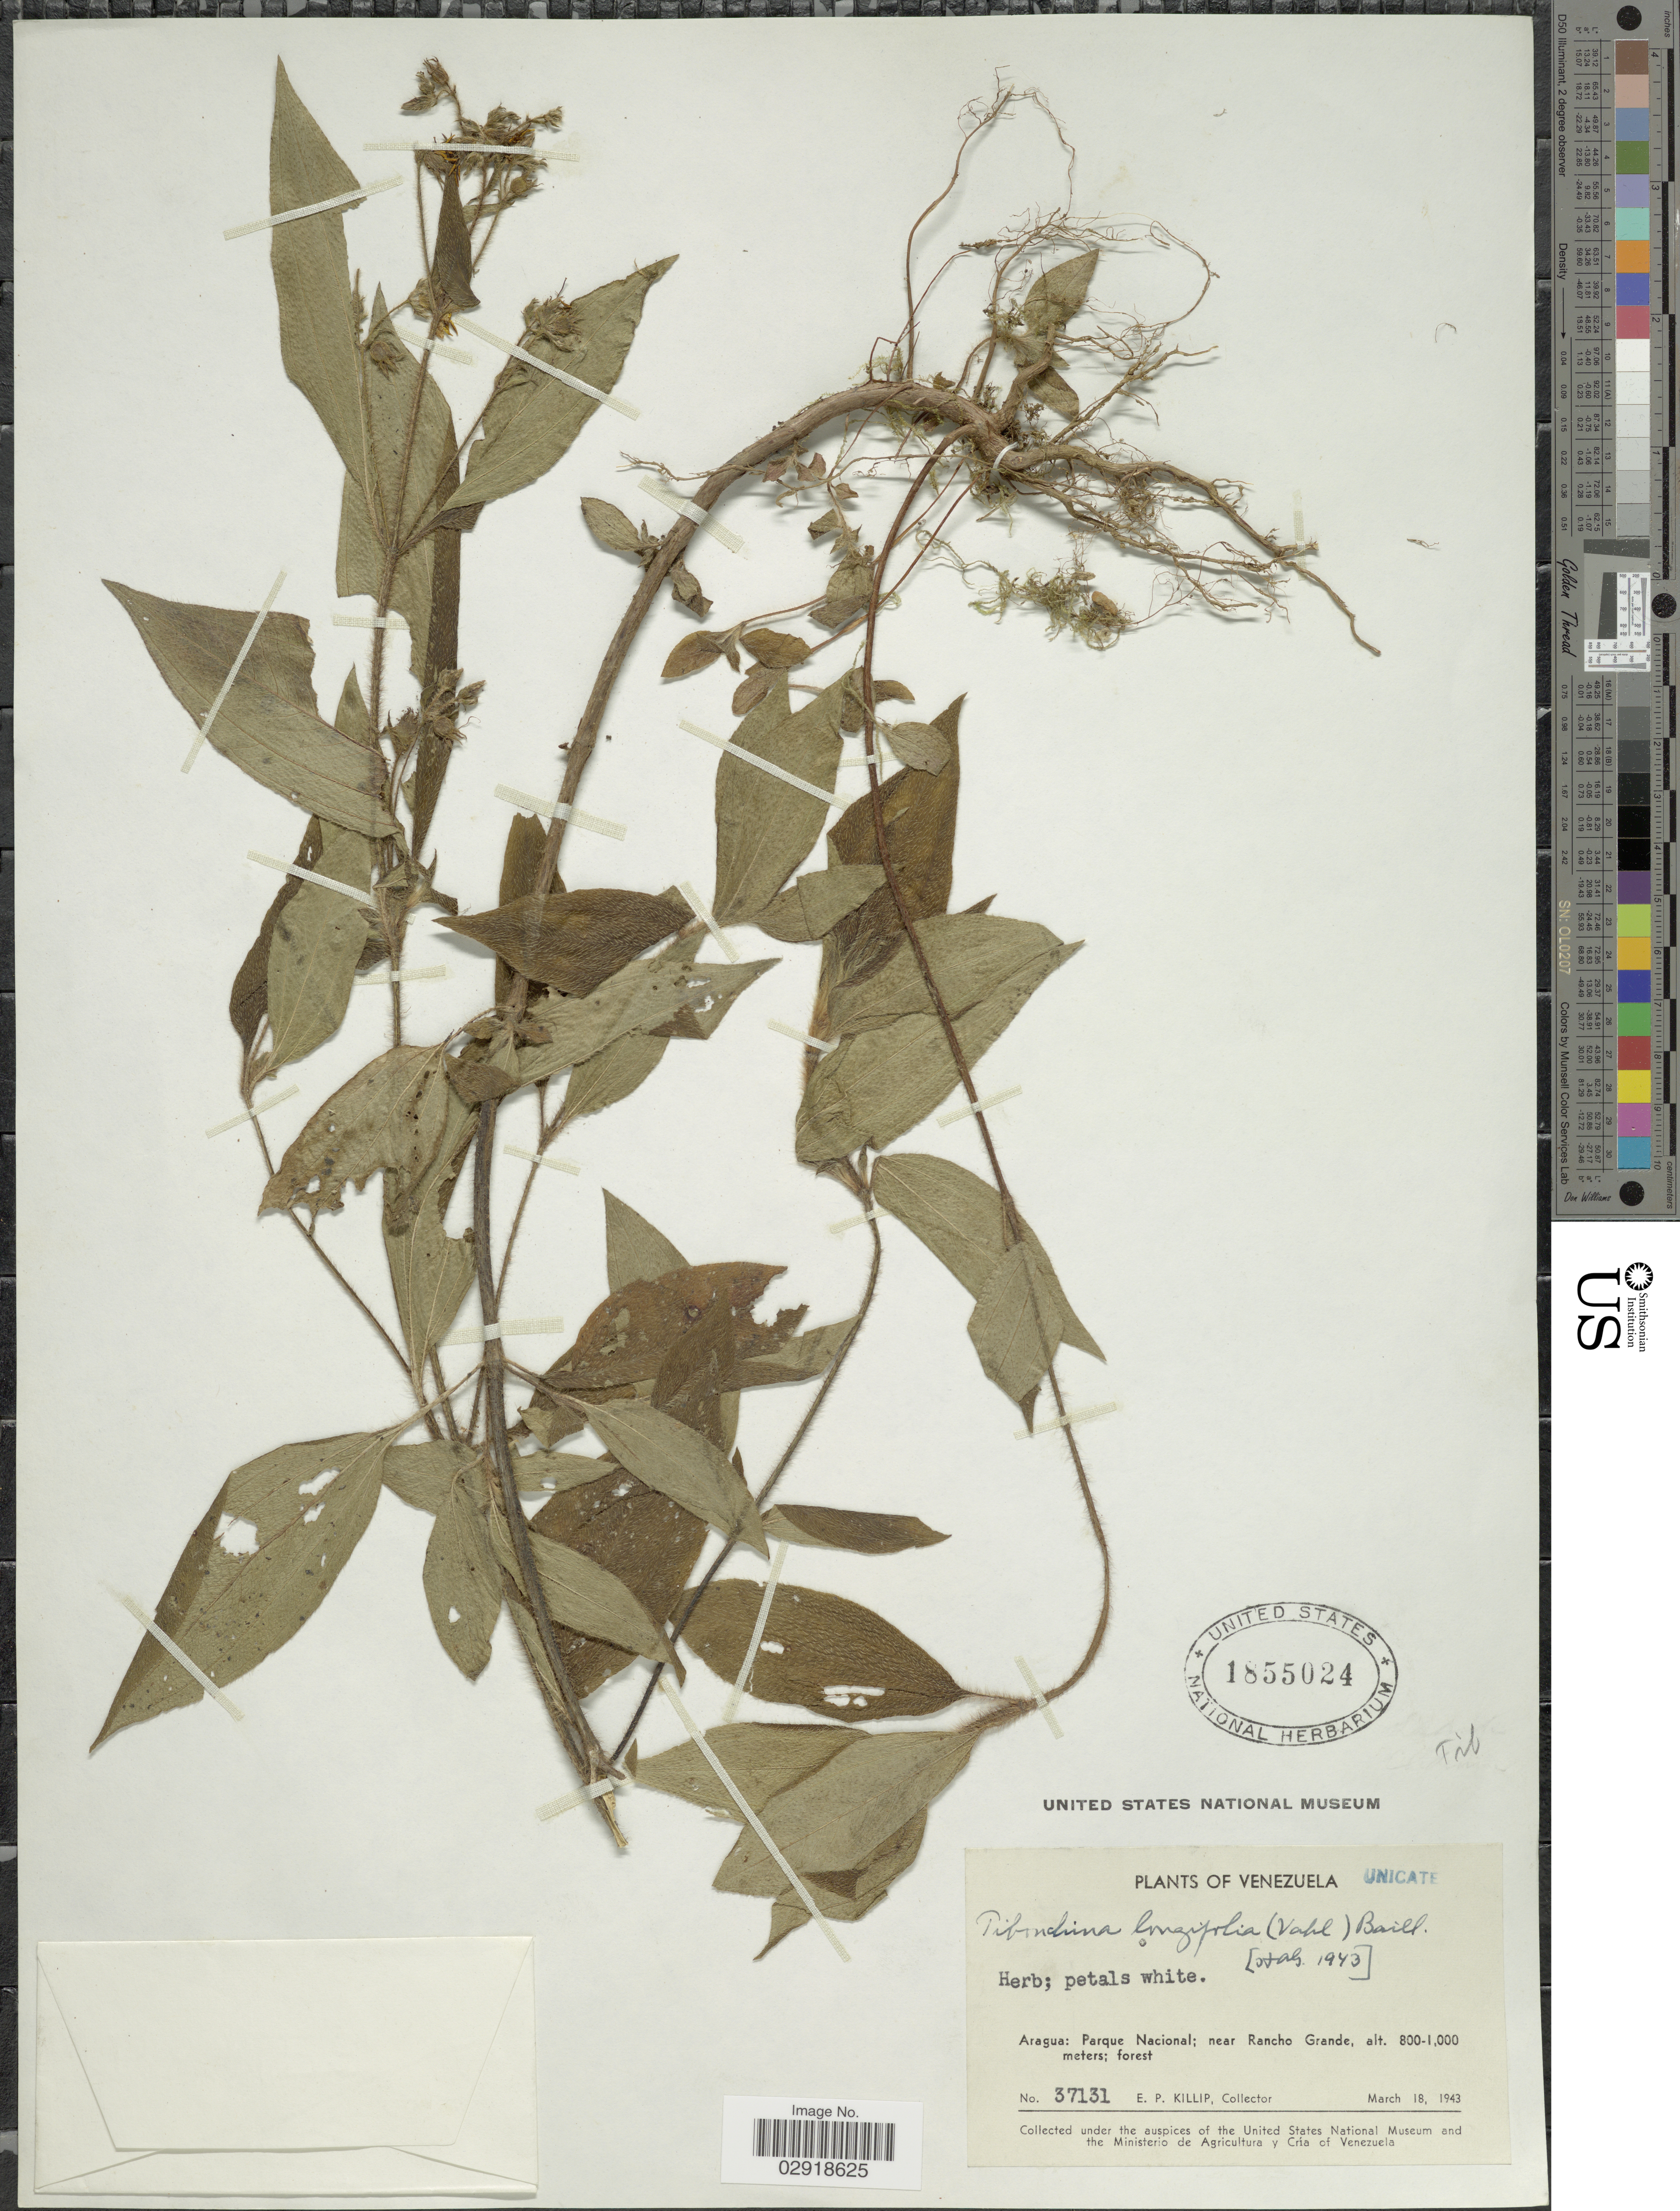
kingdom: Plantae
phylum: Tracheophyta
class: Magnoliopsida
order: Myrtales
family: Melastomataceae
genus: Chaetogastra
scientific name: Chaetogastra longifolia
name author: (Vahl) DC.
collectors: E. P. Killip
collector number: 37131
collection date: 1943-03-18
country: Venezuela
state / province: Aragua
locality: Parque Nacional; near Rancho Grande.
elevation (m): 800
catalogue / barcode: US 1855024